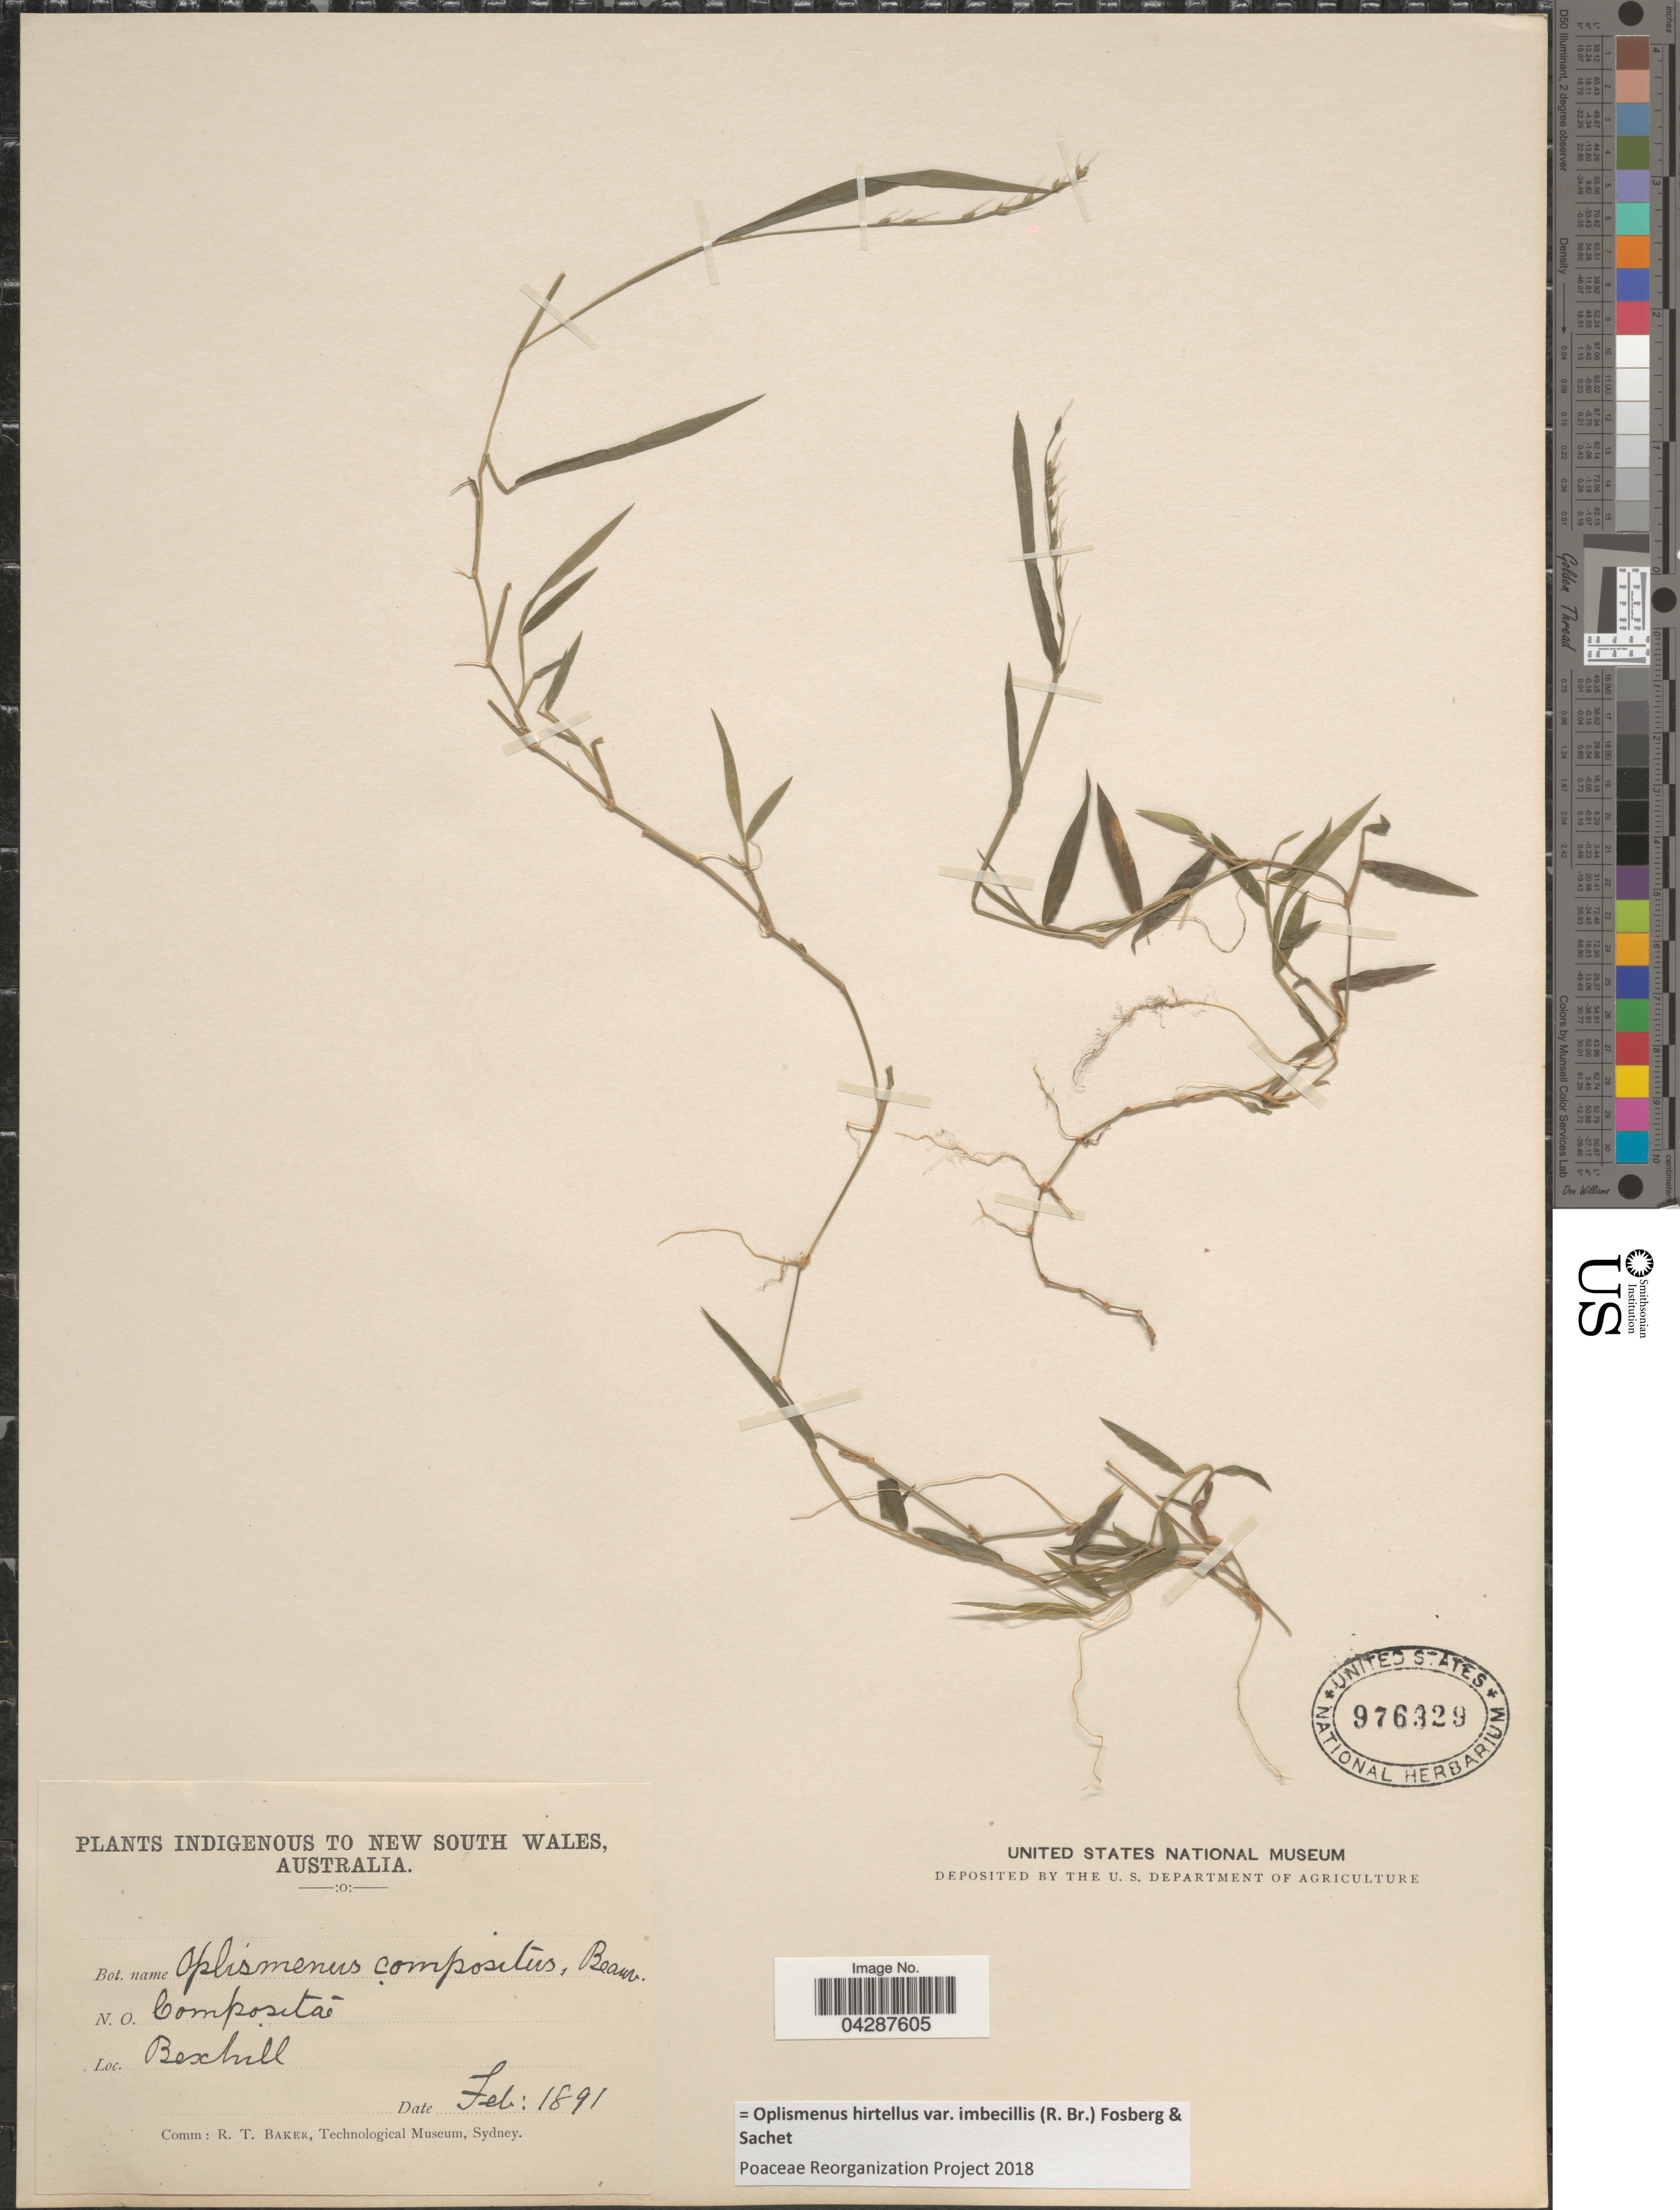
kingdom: Plantae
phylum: Tracheophyta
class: Liliopsida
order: Poales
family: Poaceae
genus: Oplismenus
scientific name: Oplismenus hirtellus var. imbecillis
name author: (R. Br.) Fosberg & Sachet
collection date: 1891-02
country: Australia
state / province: New South Wales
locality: Bexhill.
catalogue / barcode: US 976329